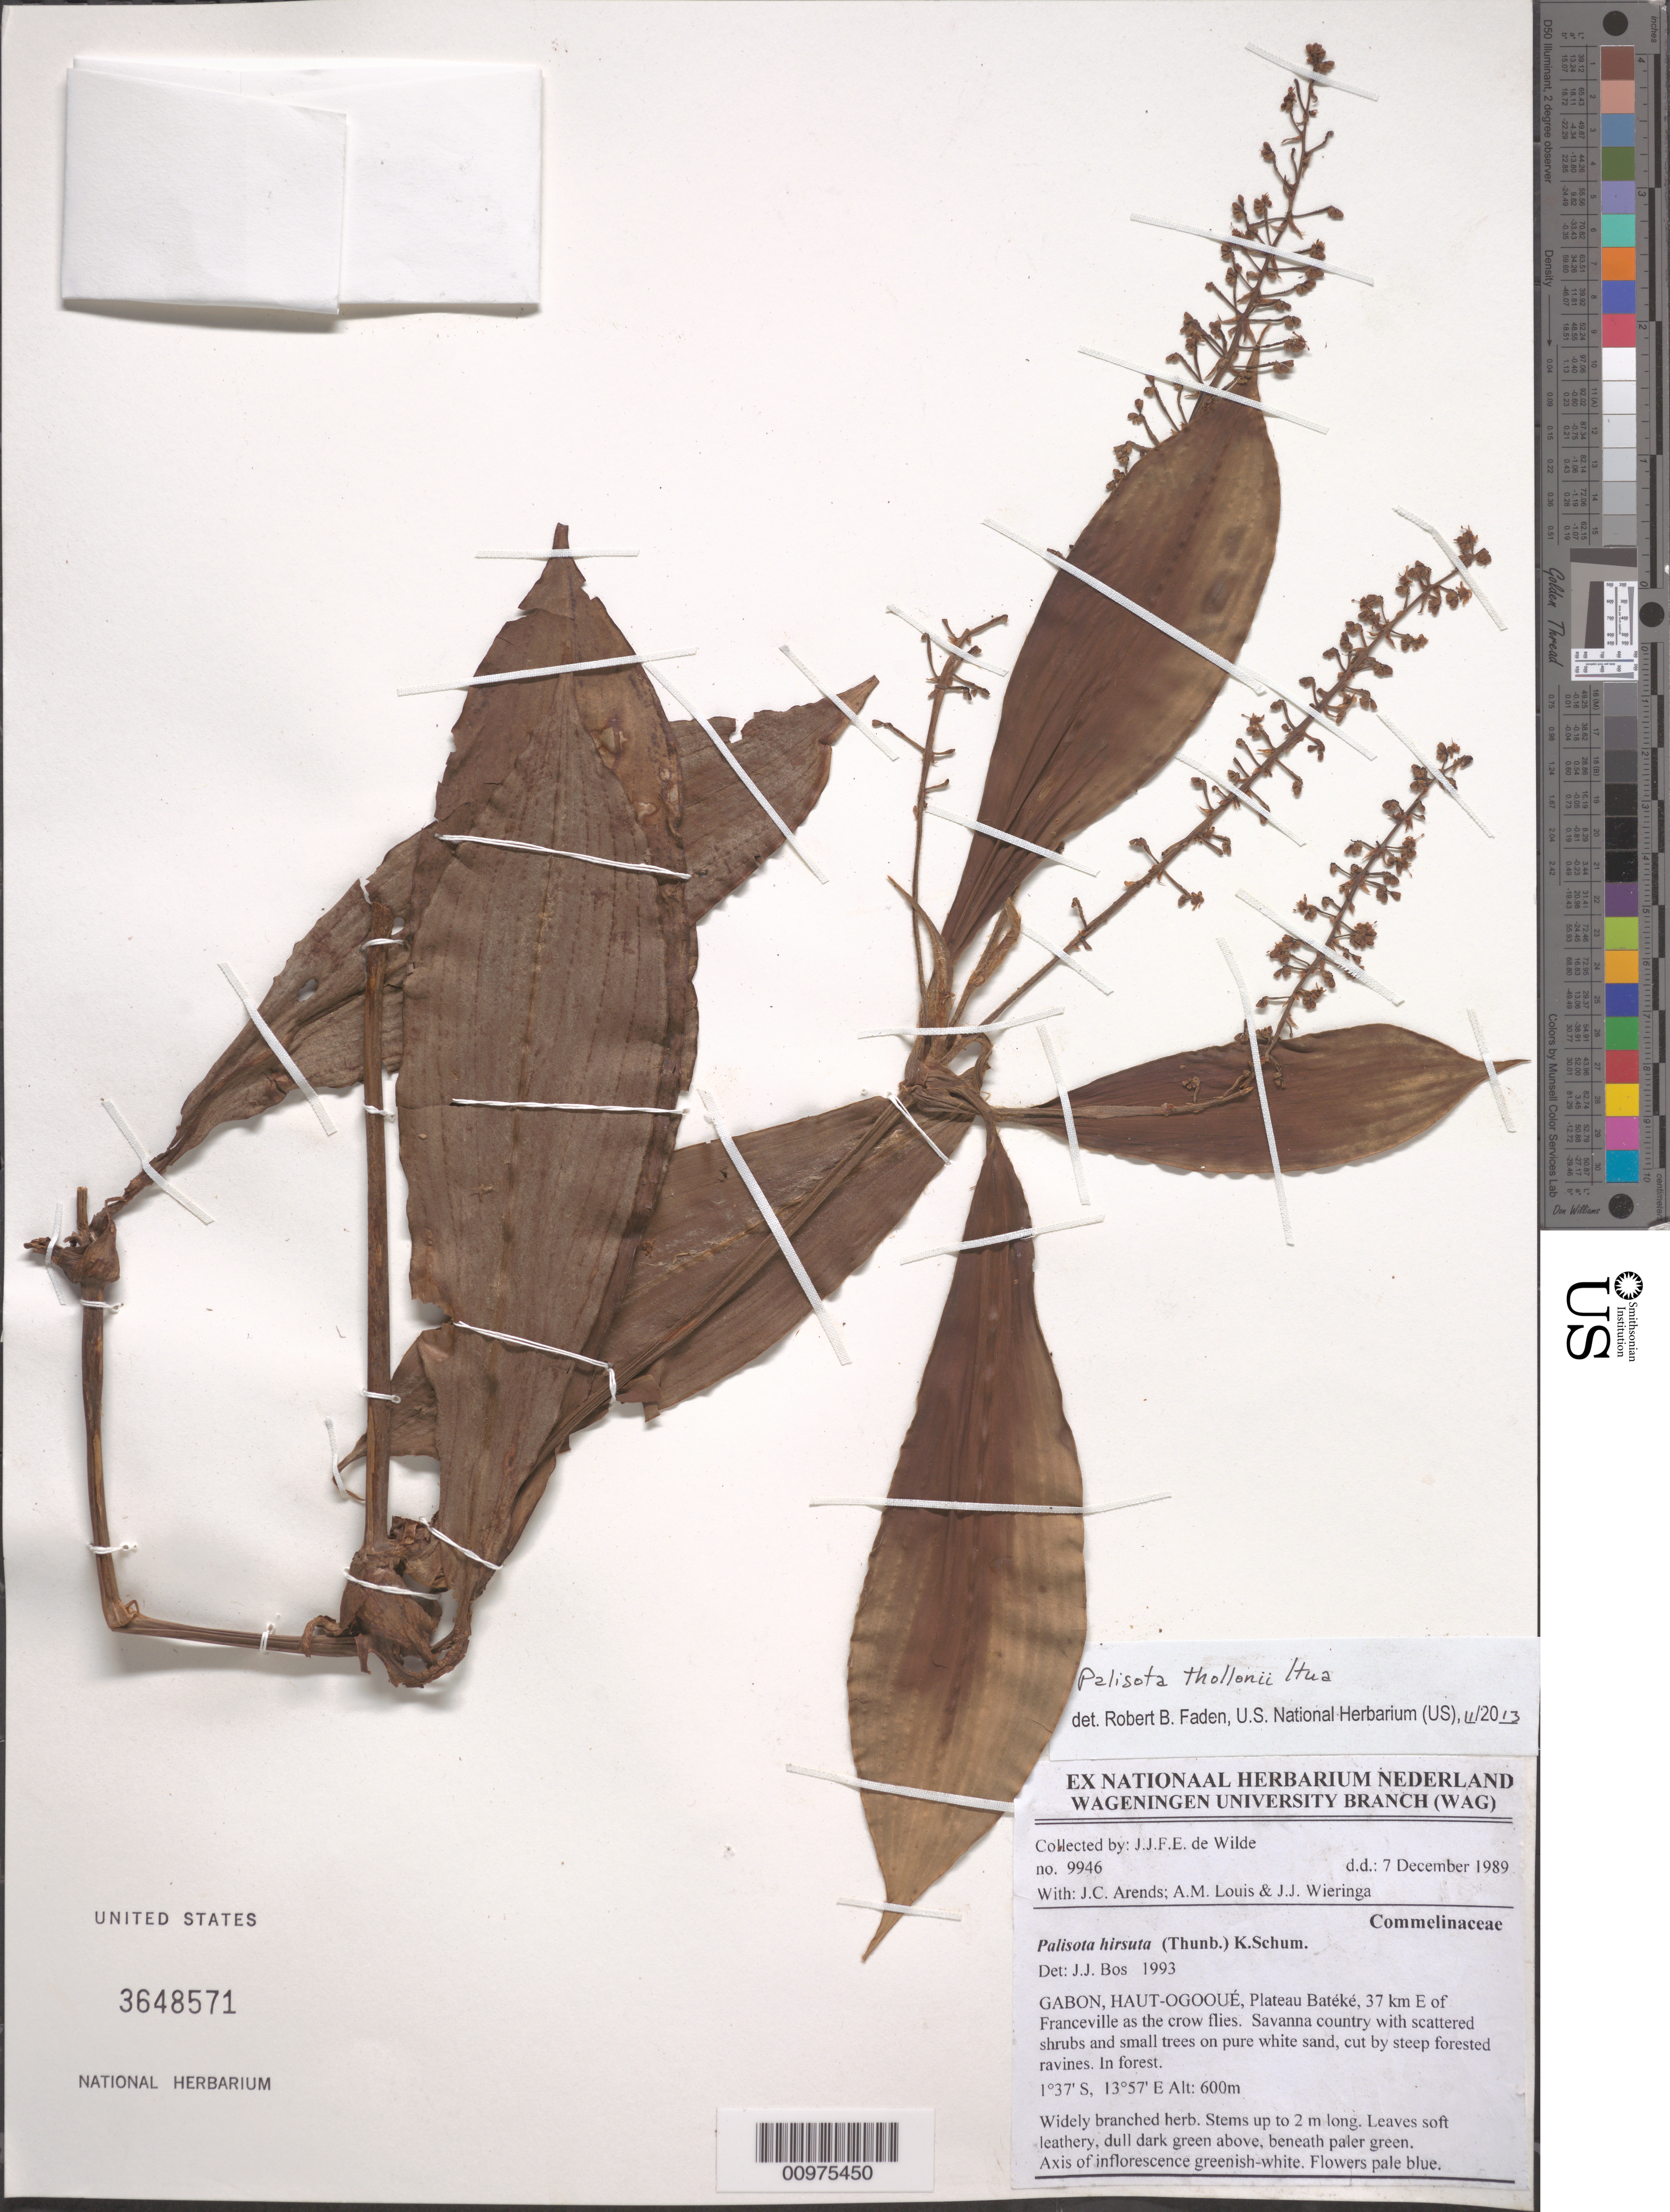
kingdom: Plantae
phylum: Tracheophyta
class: Liliopsida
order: Commelinales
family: Commelinaceae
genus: Palisota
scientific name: Palisota thollonii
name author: Hua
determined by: Faden, Robert B., (US), Smithsonian Institution - National Museum of Natural History (UNITED STATES)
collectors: J.J. de Wilde et al.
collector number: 9946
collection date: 1989-12-07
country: Gabon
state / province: Haut-Ogooué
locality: Plateau Batéké, 37 km E of Franceville as the crow flies.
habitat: Savanna country with scattered shrubs and small trees on pure white sand, cut by steep forested ravines. In forest.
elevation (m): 600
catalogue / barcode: US 3648571